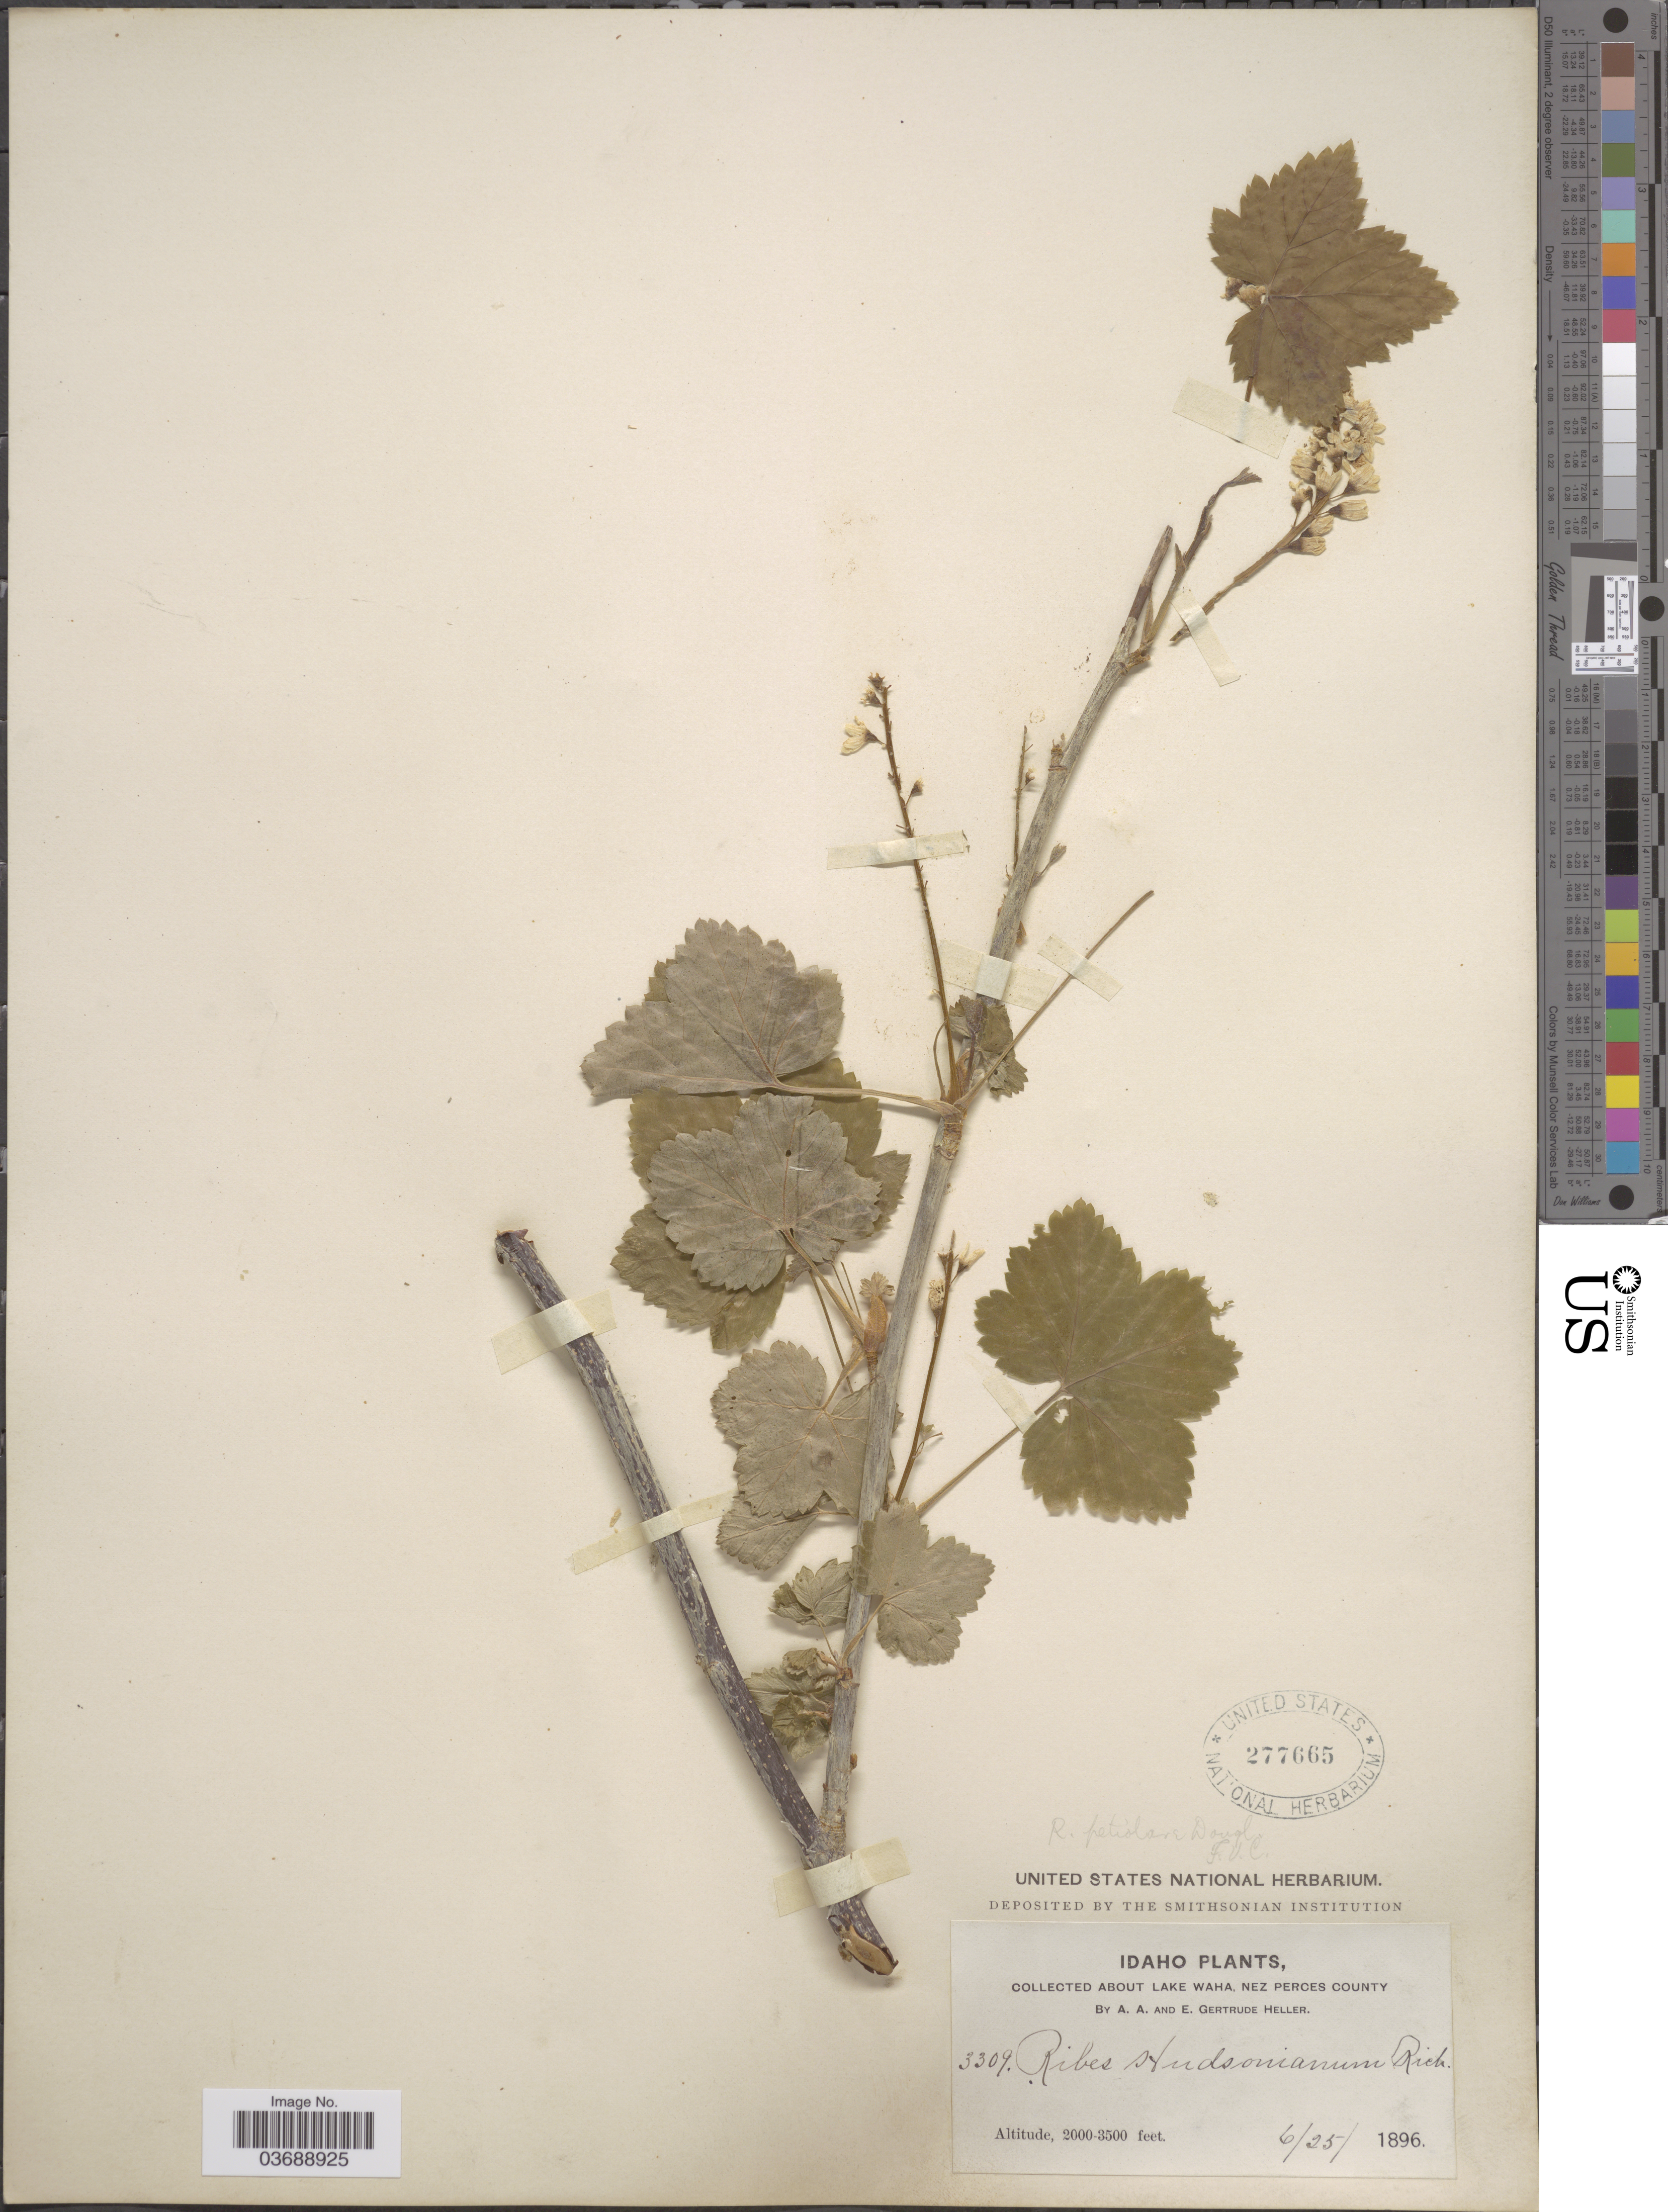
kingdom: Plantae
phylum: Tracheophyta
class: Magnoliopsida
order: Saxifragales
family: Grossulariaceae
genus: Ribes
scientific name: Ribes petiolare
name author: Douglas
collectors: A. A. Heller & E. G. Heller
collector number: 3309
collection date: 1896-06-25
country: United States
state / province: Idaho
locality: About Lake Waha, Nez Perces County.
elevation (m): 610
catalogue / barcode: US 277665